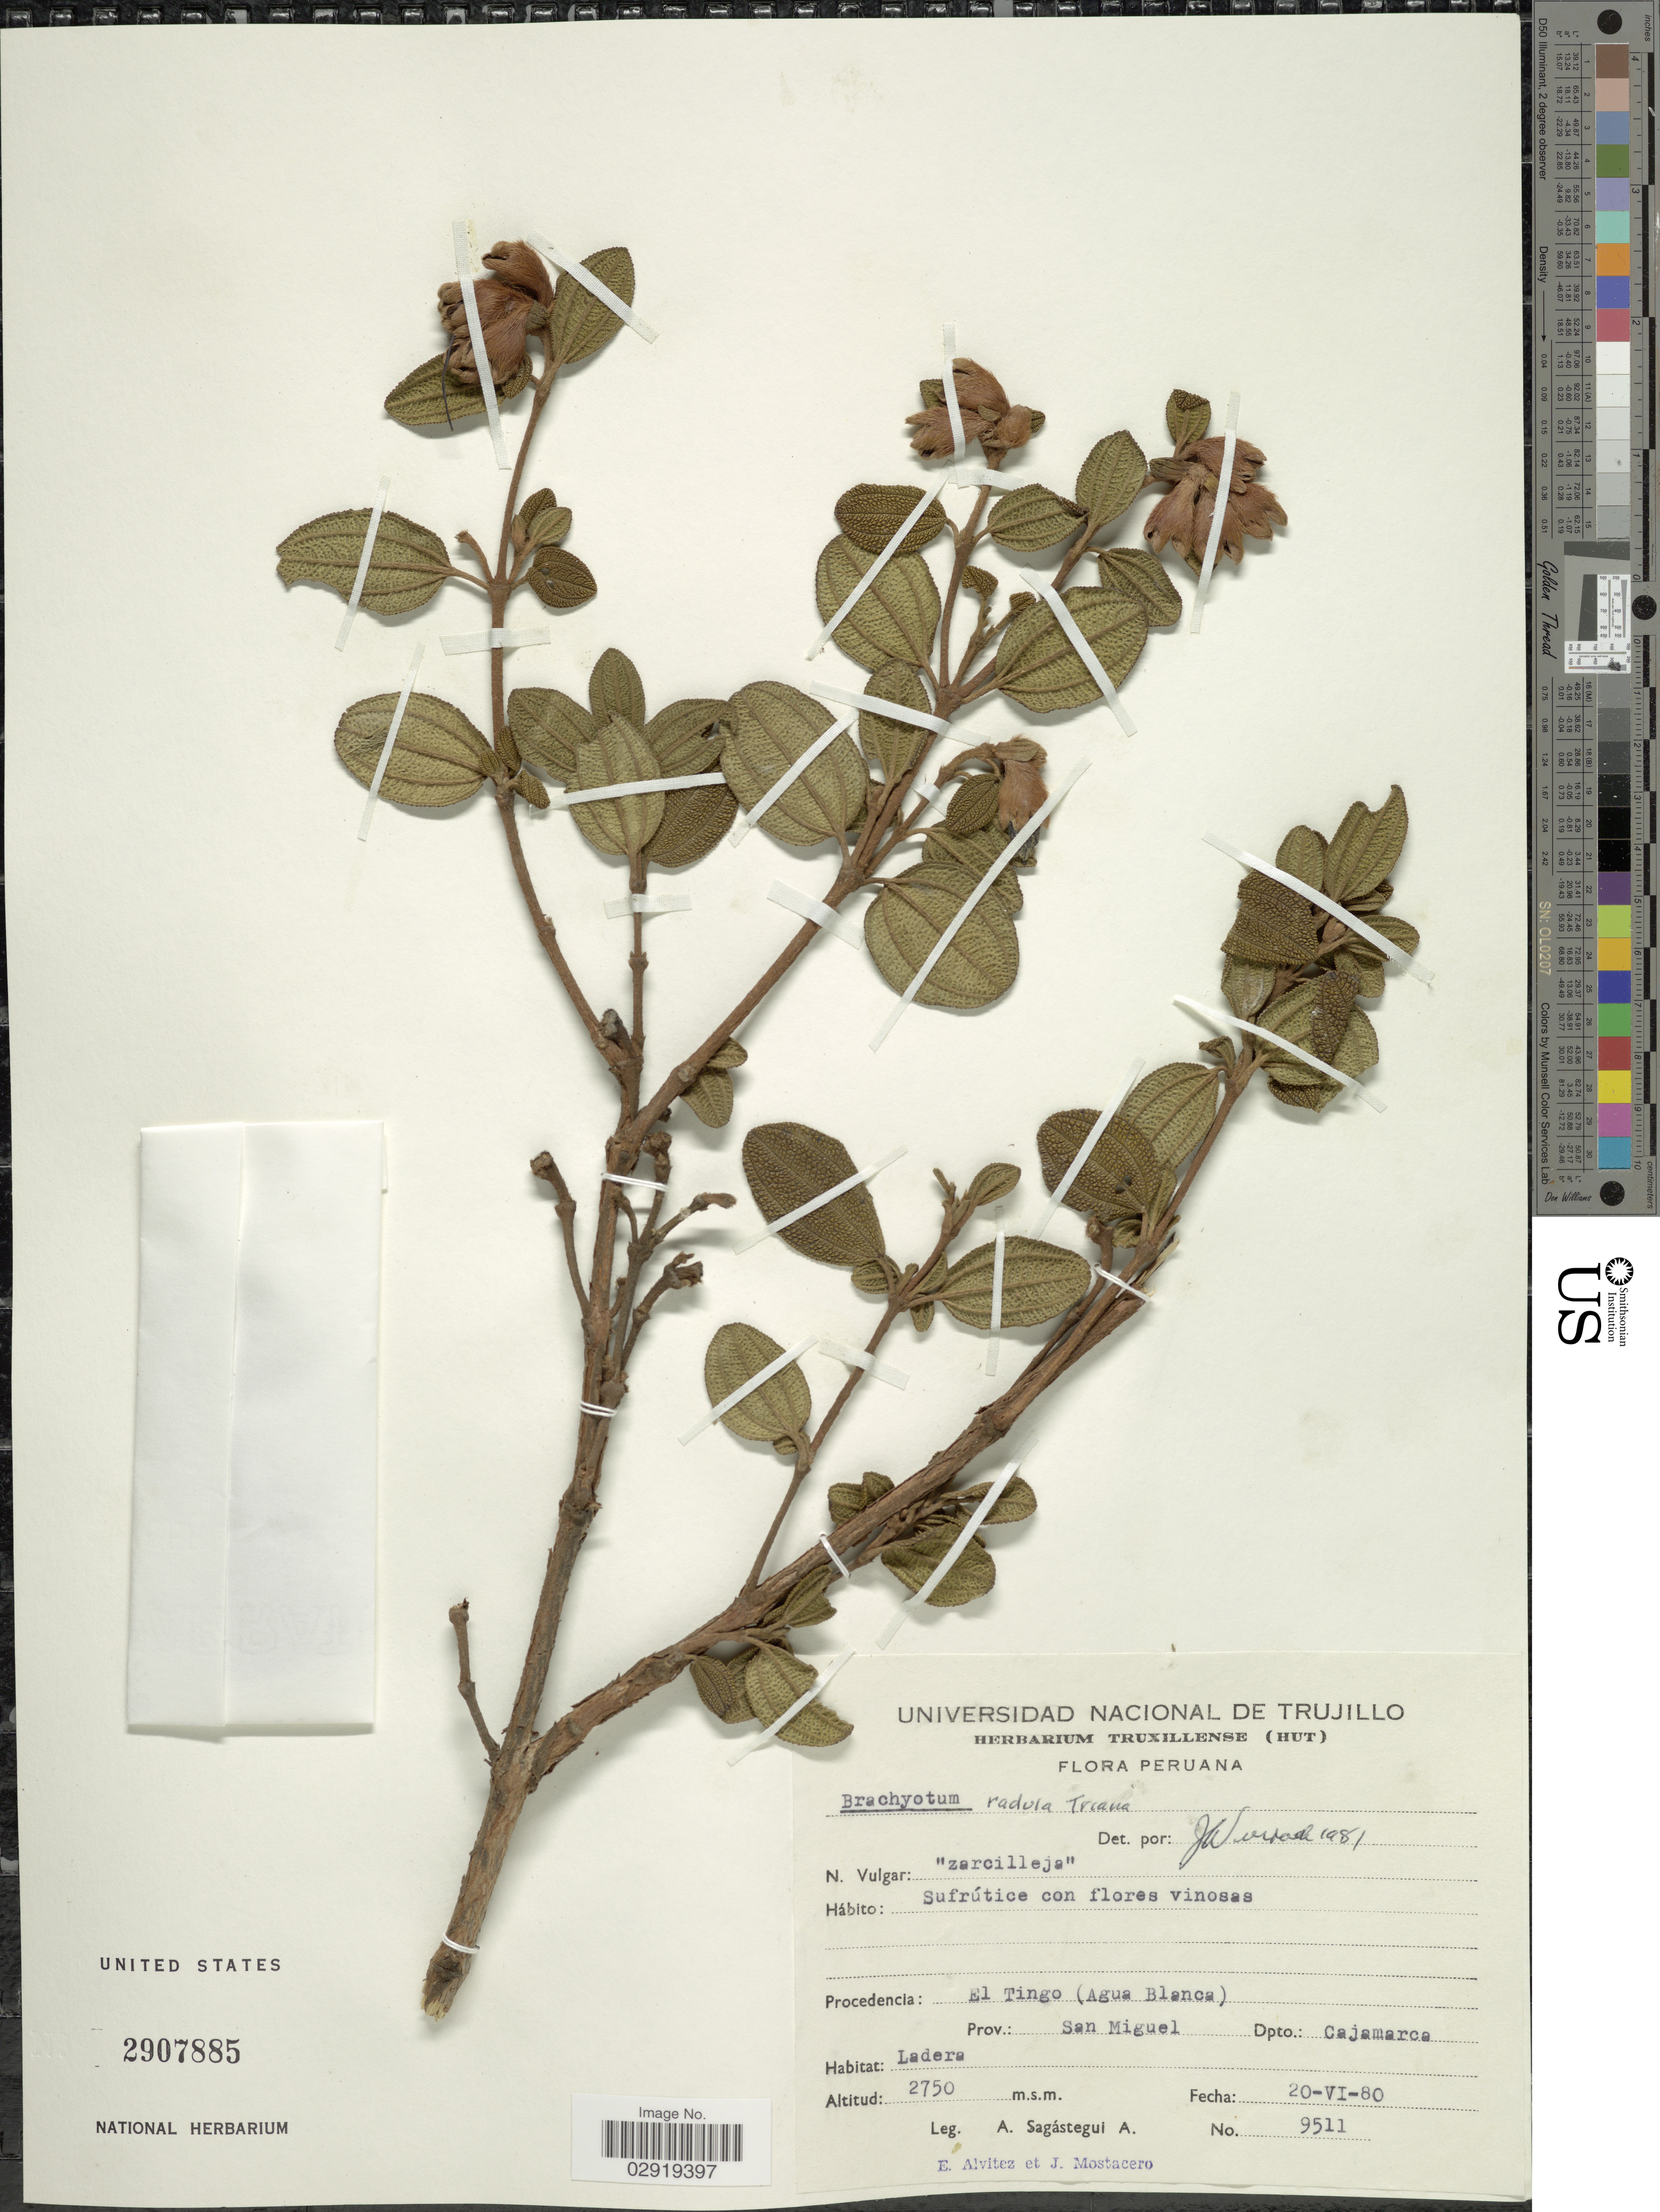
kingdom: Plantae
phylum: Tracheophyta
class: Magnoliopsida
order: Myrtales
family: Melastomataceae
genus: Brachyotum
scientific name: Brachyotum radula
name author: Triana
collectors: A. Sagástegui A., E. Alvitez I. & J. Mostacero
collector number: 9511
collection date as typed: Transcribed d/m/y: 20/6/80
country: Peru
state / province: Cajamarca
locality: Procedencia: El Tingo (Agua Blanca). Prov: San Miguel. Dpto.: Cajamarca.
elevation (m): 2750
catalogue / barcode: US 2907885